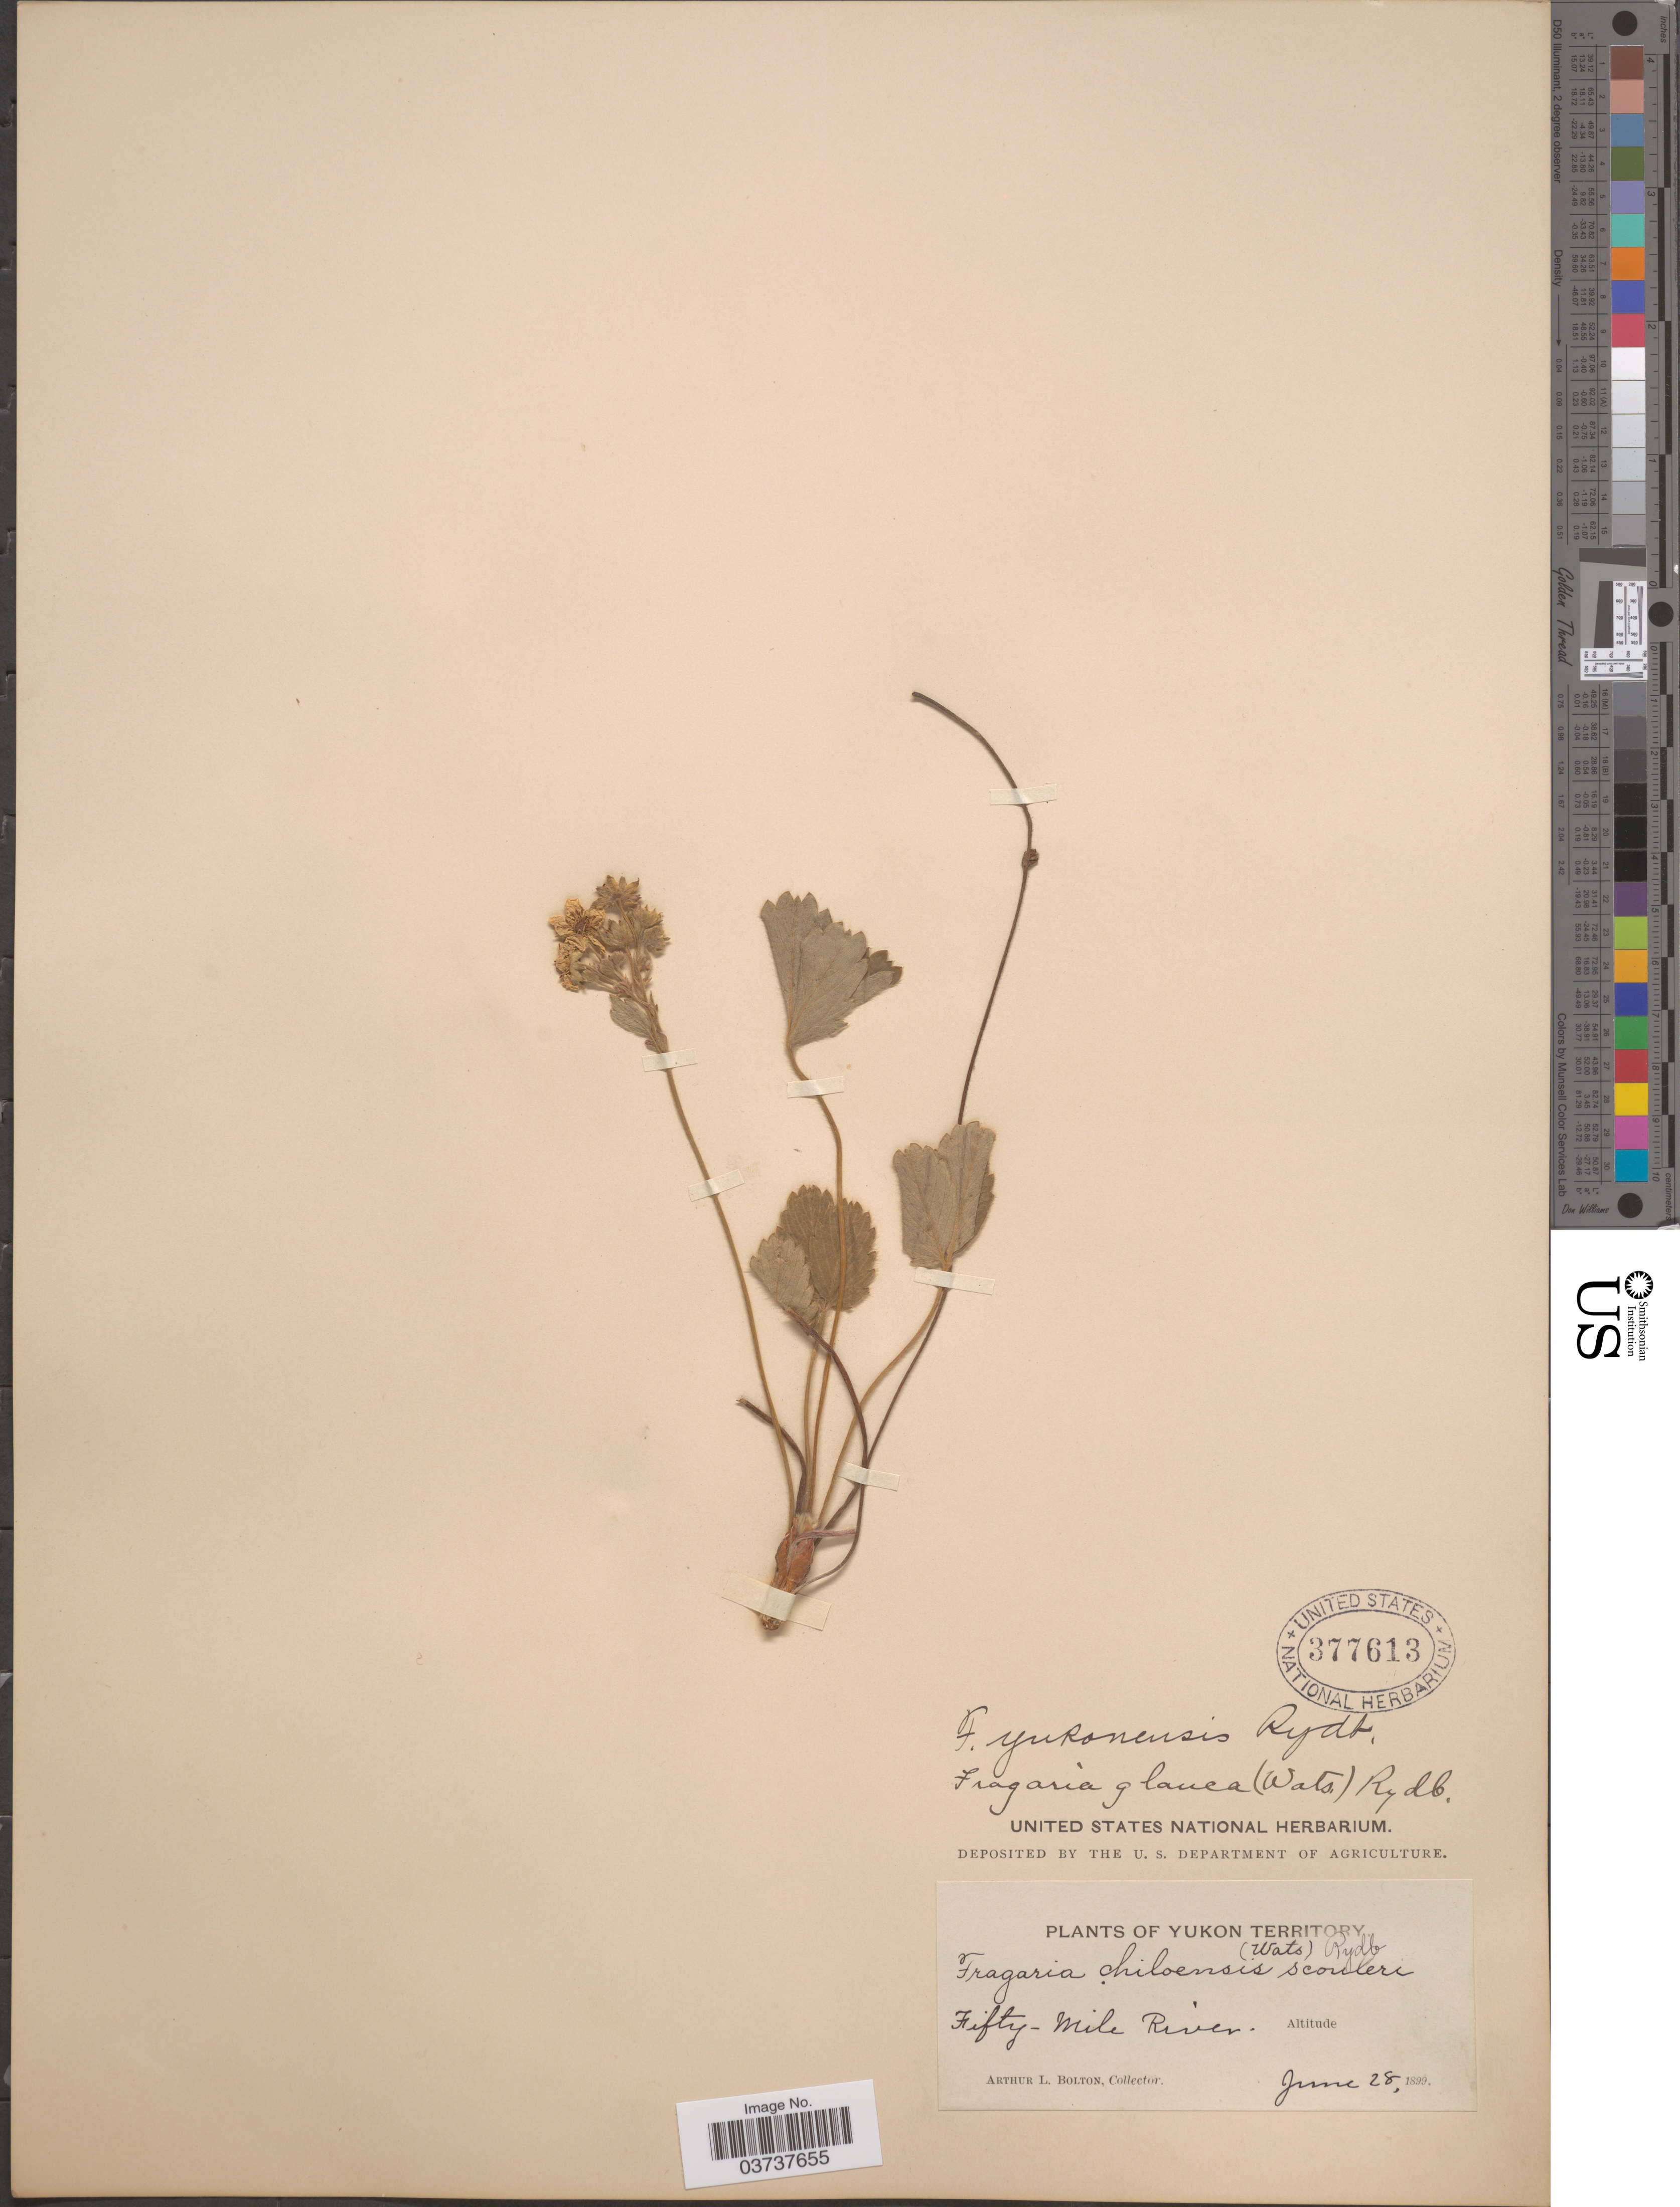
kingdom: Plantae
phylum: Tracheophyta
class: Magnoliopsida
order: Rosales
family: Rosaceae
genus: Fragaria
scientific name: Fragaria virginiana subsp. glauca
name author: (S. Watson) Staudt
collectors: A. Bolton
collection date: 1899-06-28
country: Canada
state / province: Yukon Territory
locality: Fifty-Mile River.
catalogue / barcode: US 377613